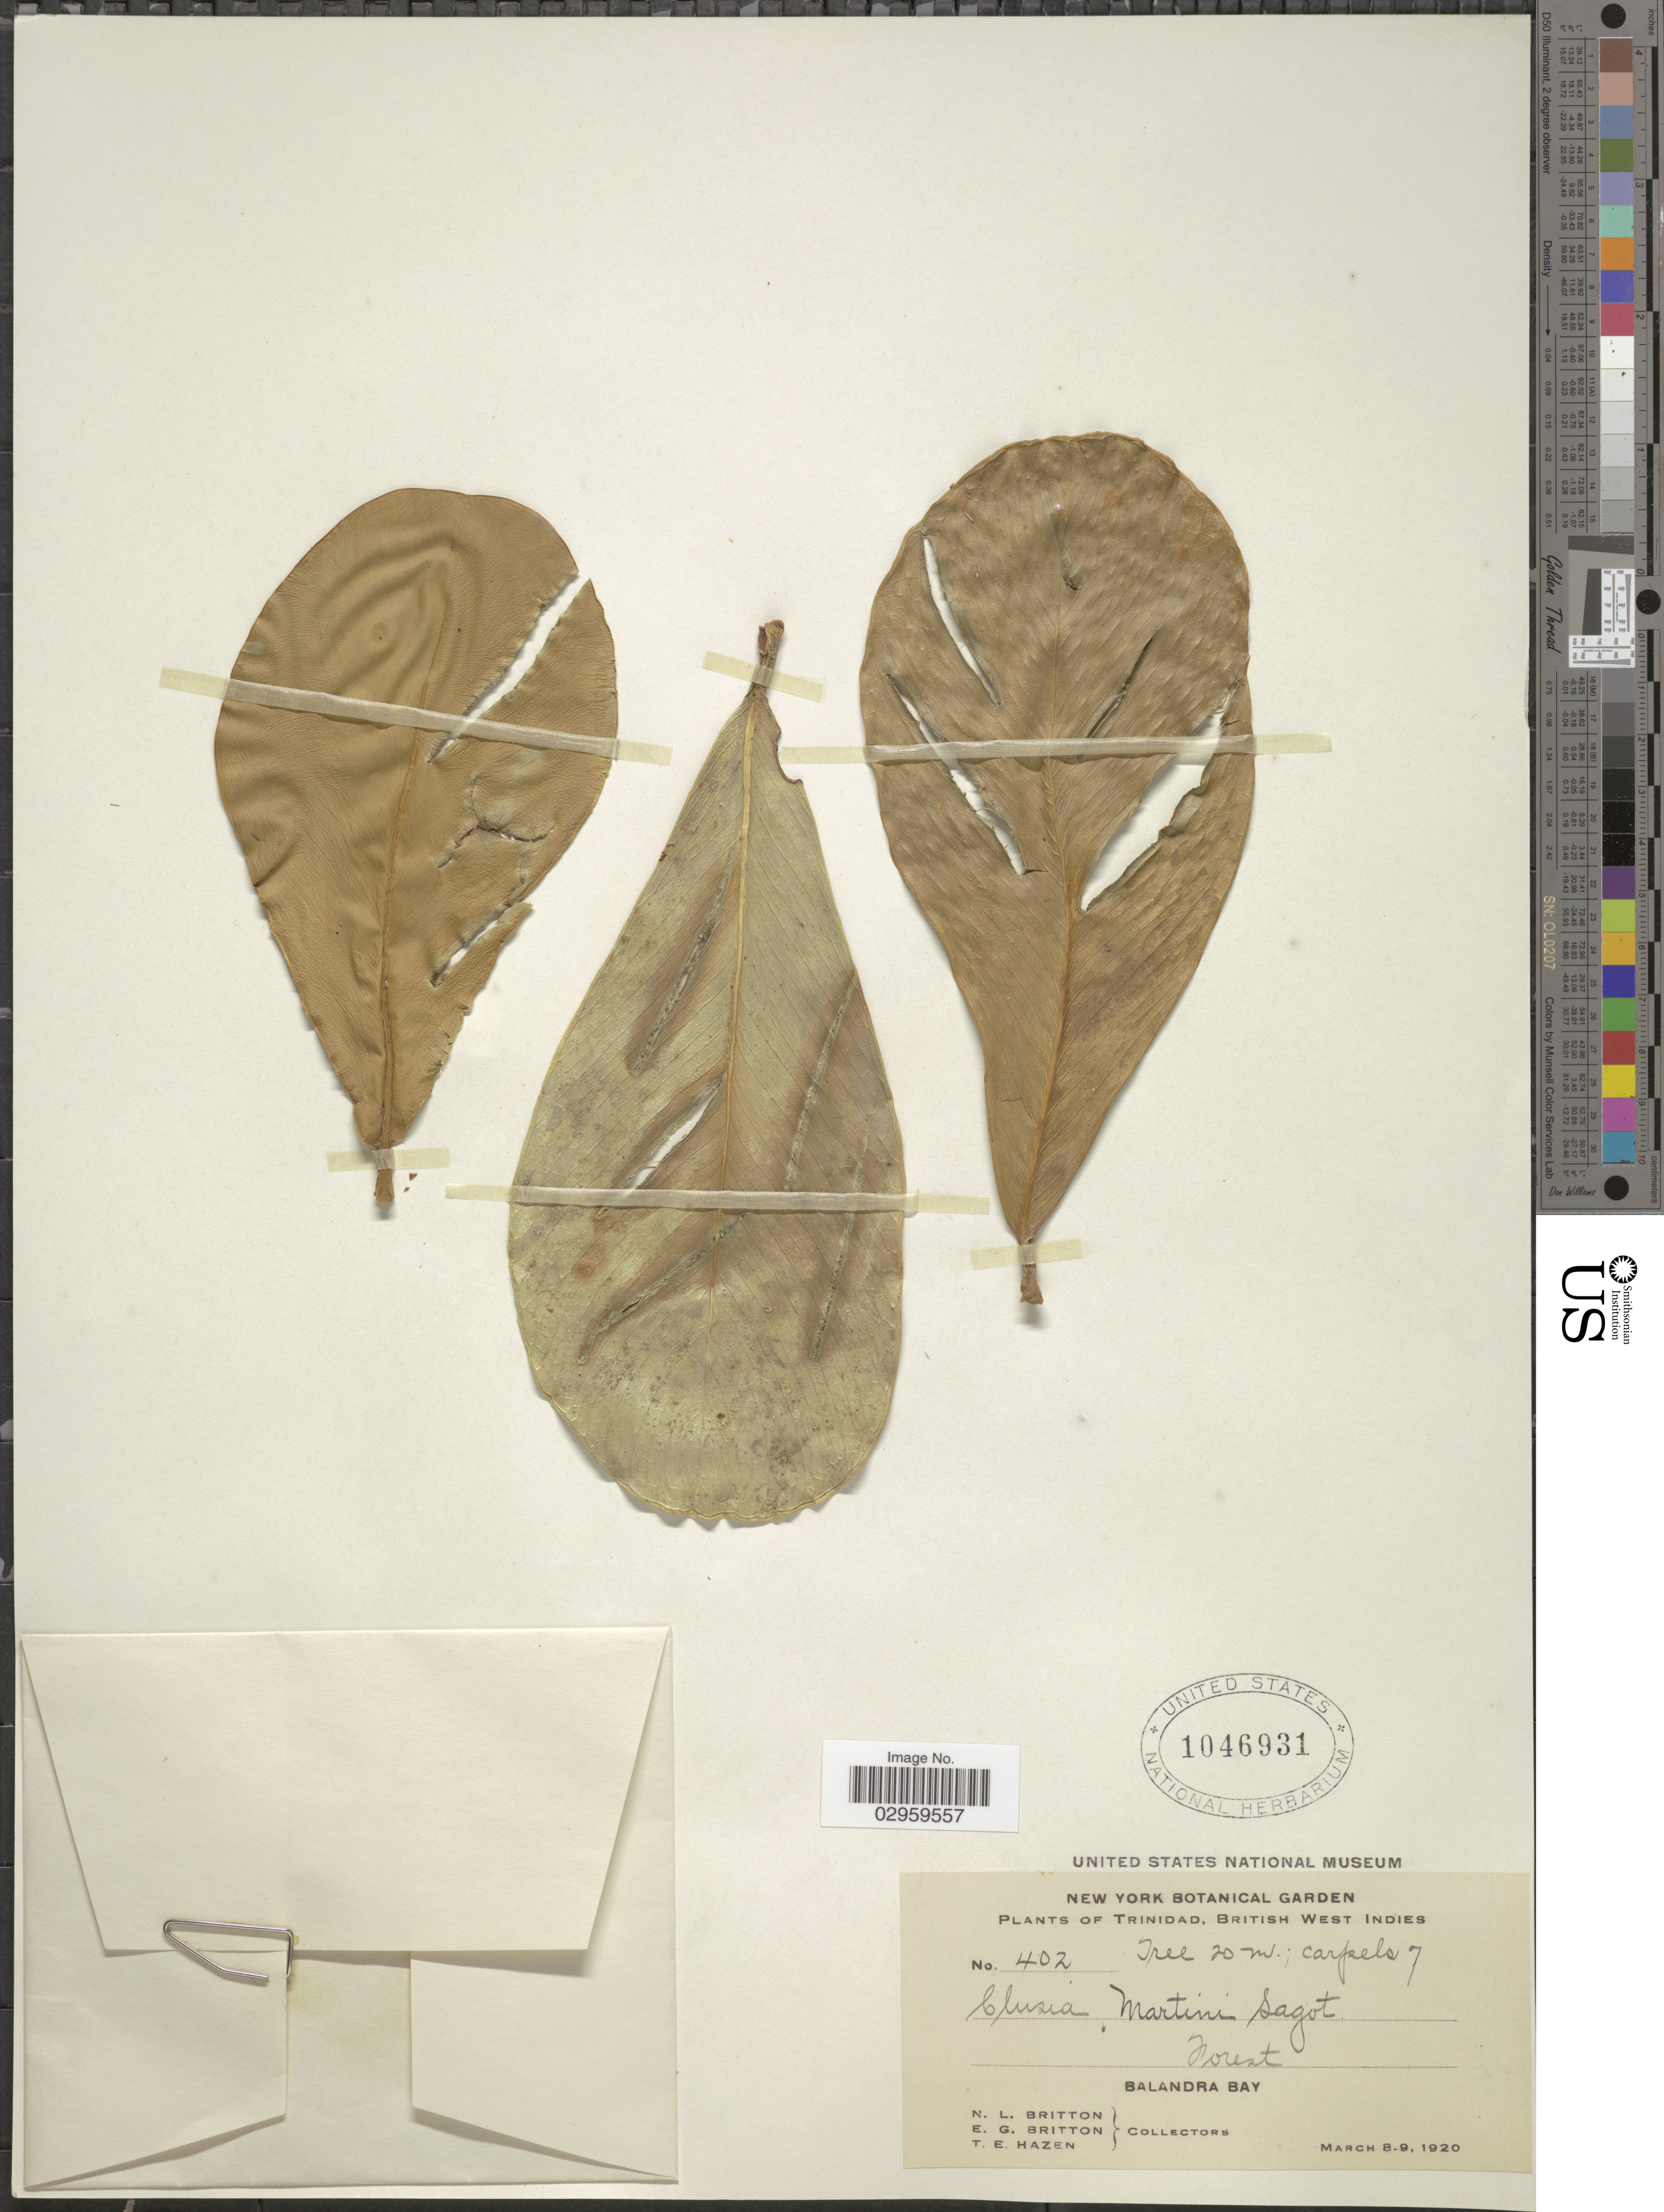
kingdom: Plantae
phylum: Tracheophyta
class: Magnoliopsida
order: Malpighiales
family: Clusiaceae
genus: Clusia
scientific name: Clusia martinii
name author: Sagot ex Engl.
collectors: N. Britton, E. G. Britton & T. E. Hazen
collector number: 402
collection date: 1920-03-08/1920-03-09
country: Trinidad and Tobago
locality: Trinidad, British West Indies, Balandra Bay.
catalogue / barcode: US 1046931